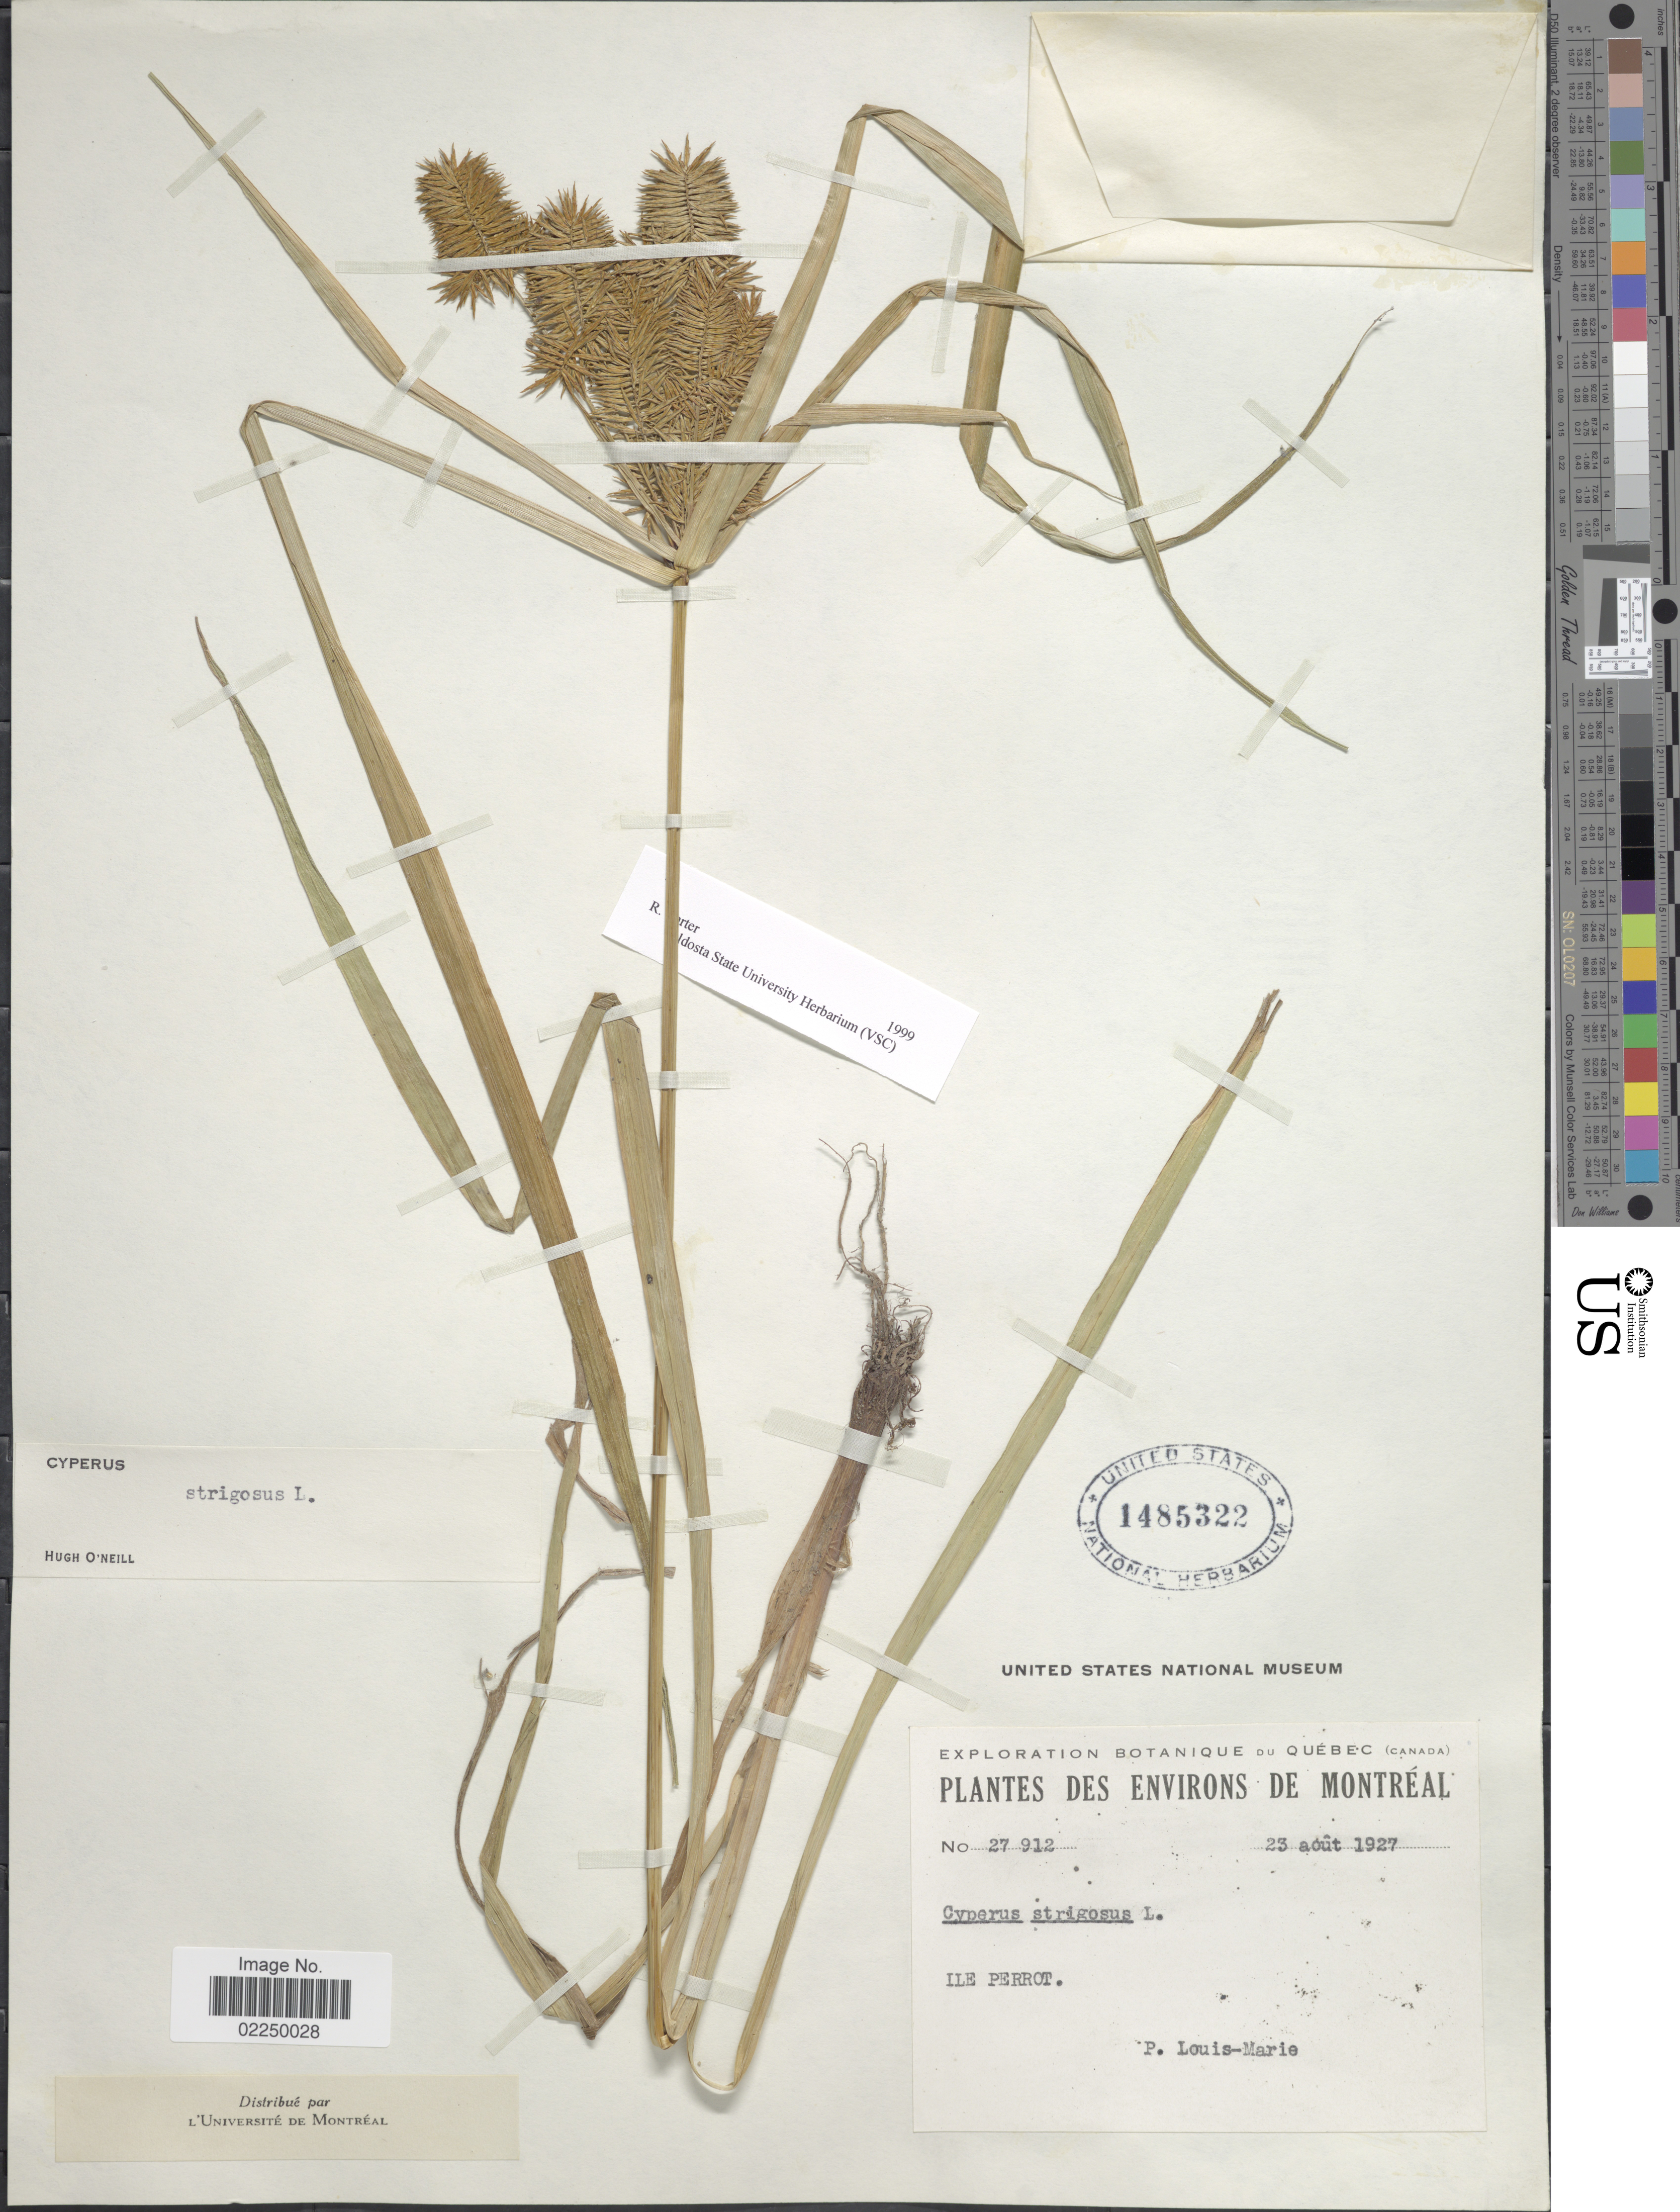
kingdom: Plantae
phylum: Tracheophyta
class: Liliopsida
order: Poales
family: Cyperaceae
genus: Cyperus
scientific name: Cyperus strigosus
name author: L.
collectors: L.-M. LaLonde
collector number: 27912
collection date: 1927-08-23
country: Canada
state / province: Quebec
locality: Des environs de Montreal, Ile Perrot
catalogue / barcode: US 1485322